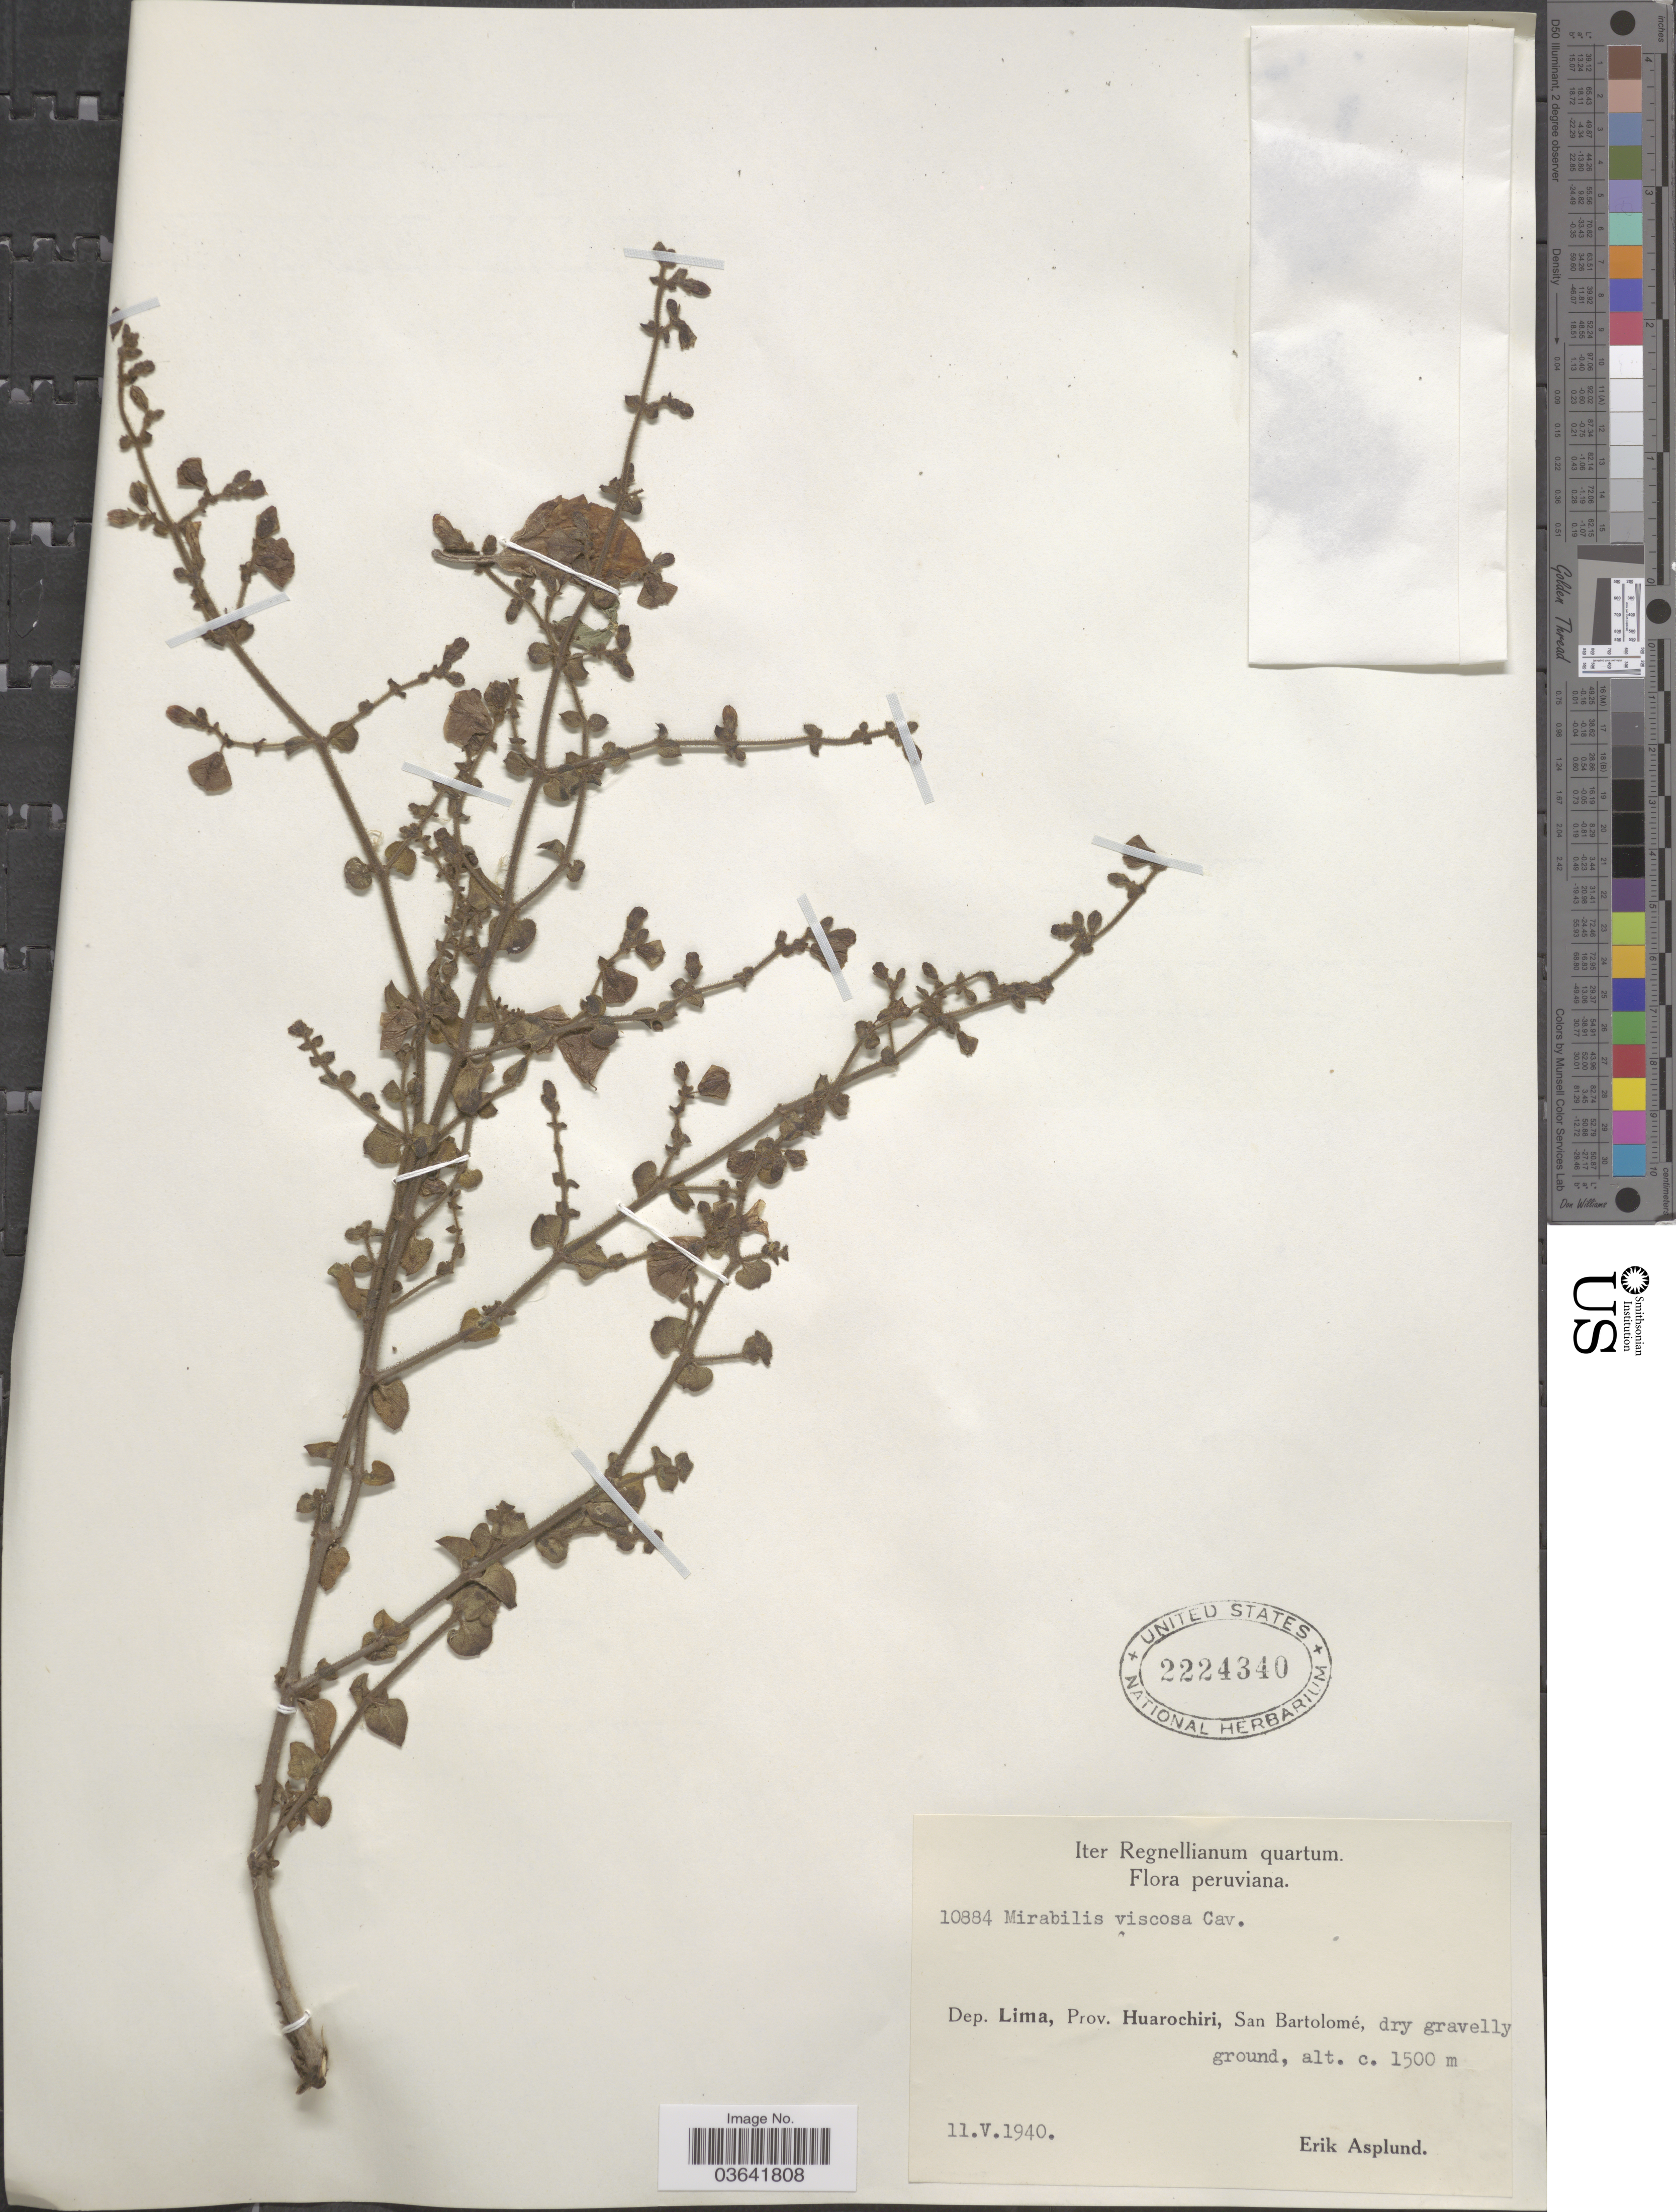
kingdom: Plantae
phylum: Tracheophyta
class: Magnoliopsida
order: Caryophyllales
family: Nyctaginaceae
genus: Mirabilis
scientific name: Mirabilis viscosa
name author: Cav.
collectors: E. Asplund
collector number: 10884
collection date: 1940-05-11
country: Peru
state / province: Lima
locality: Dep. Lima, Prov. Huarochiri, San Bartolomé, dry gravelly ground.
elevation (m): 1500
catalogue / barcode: US 2224340